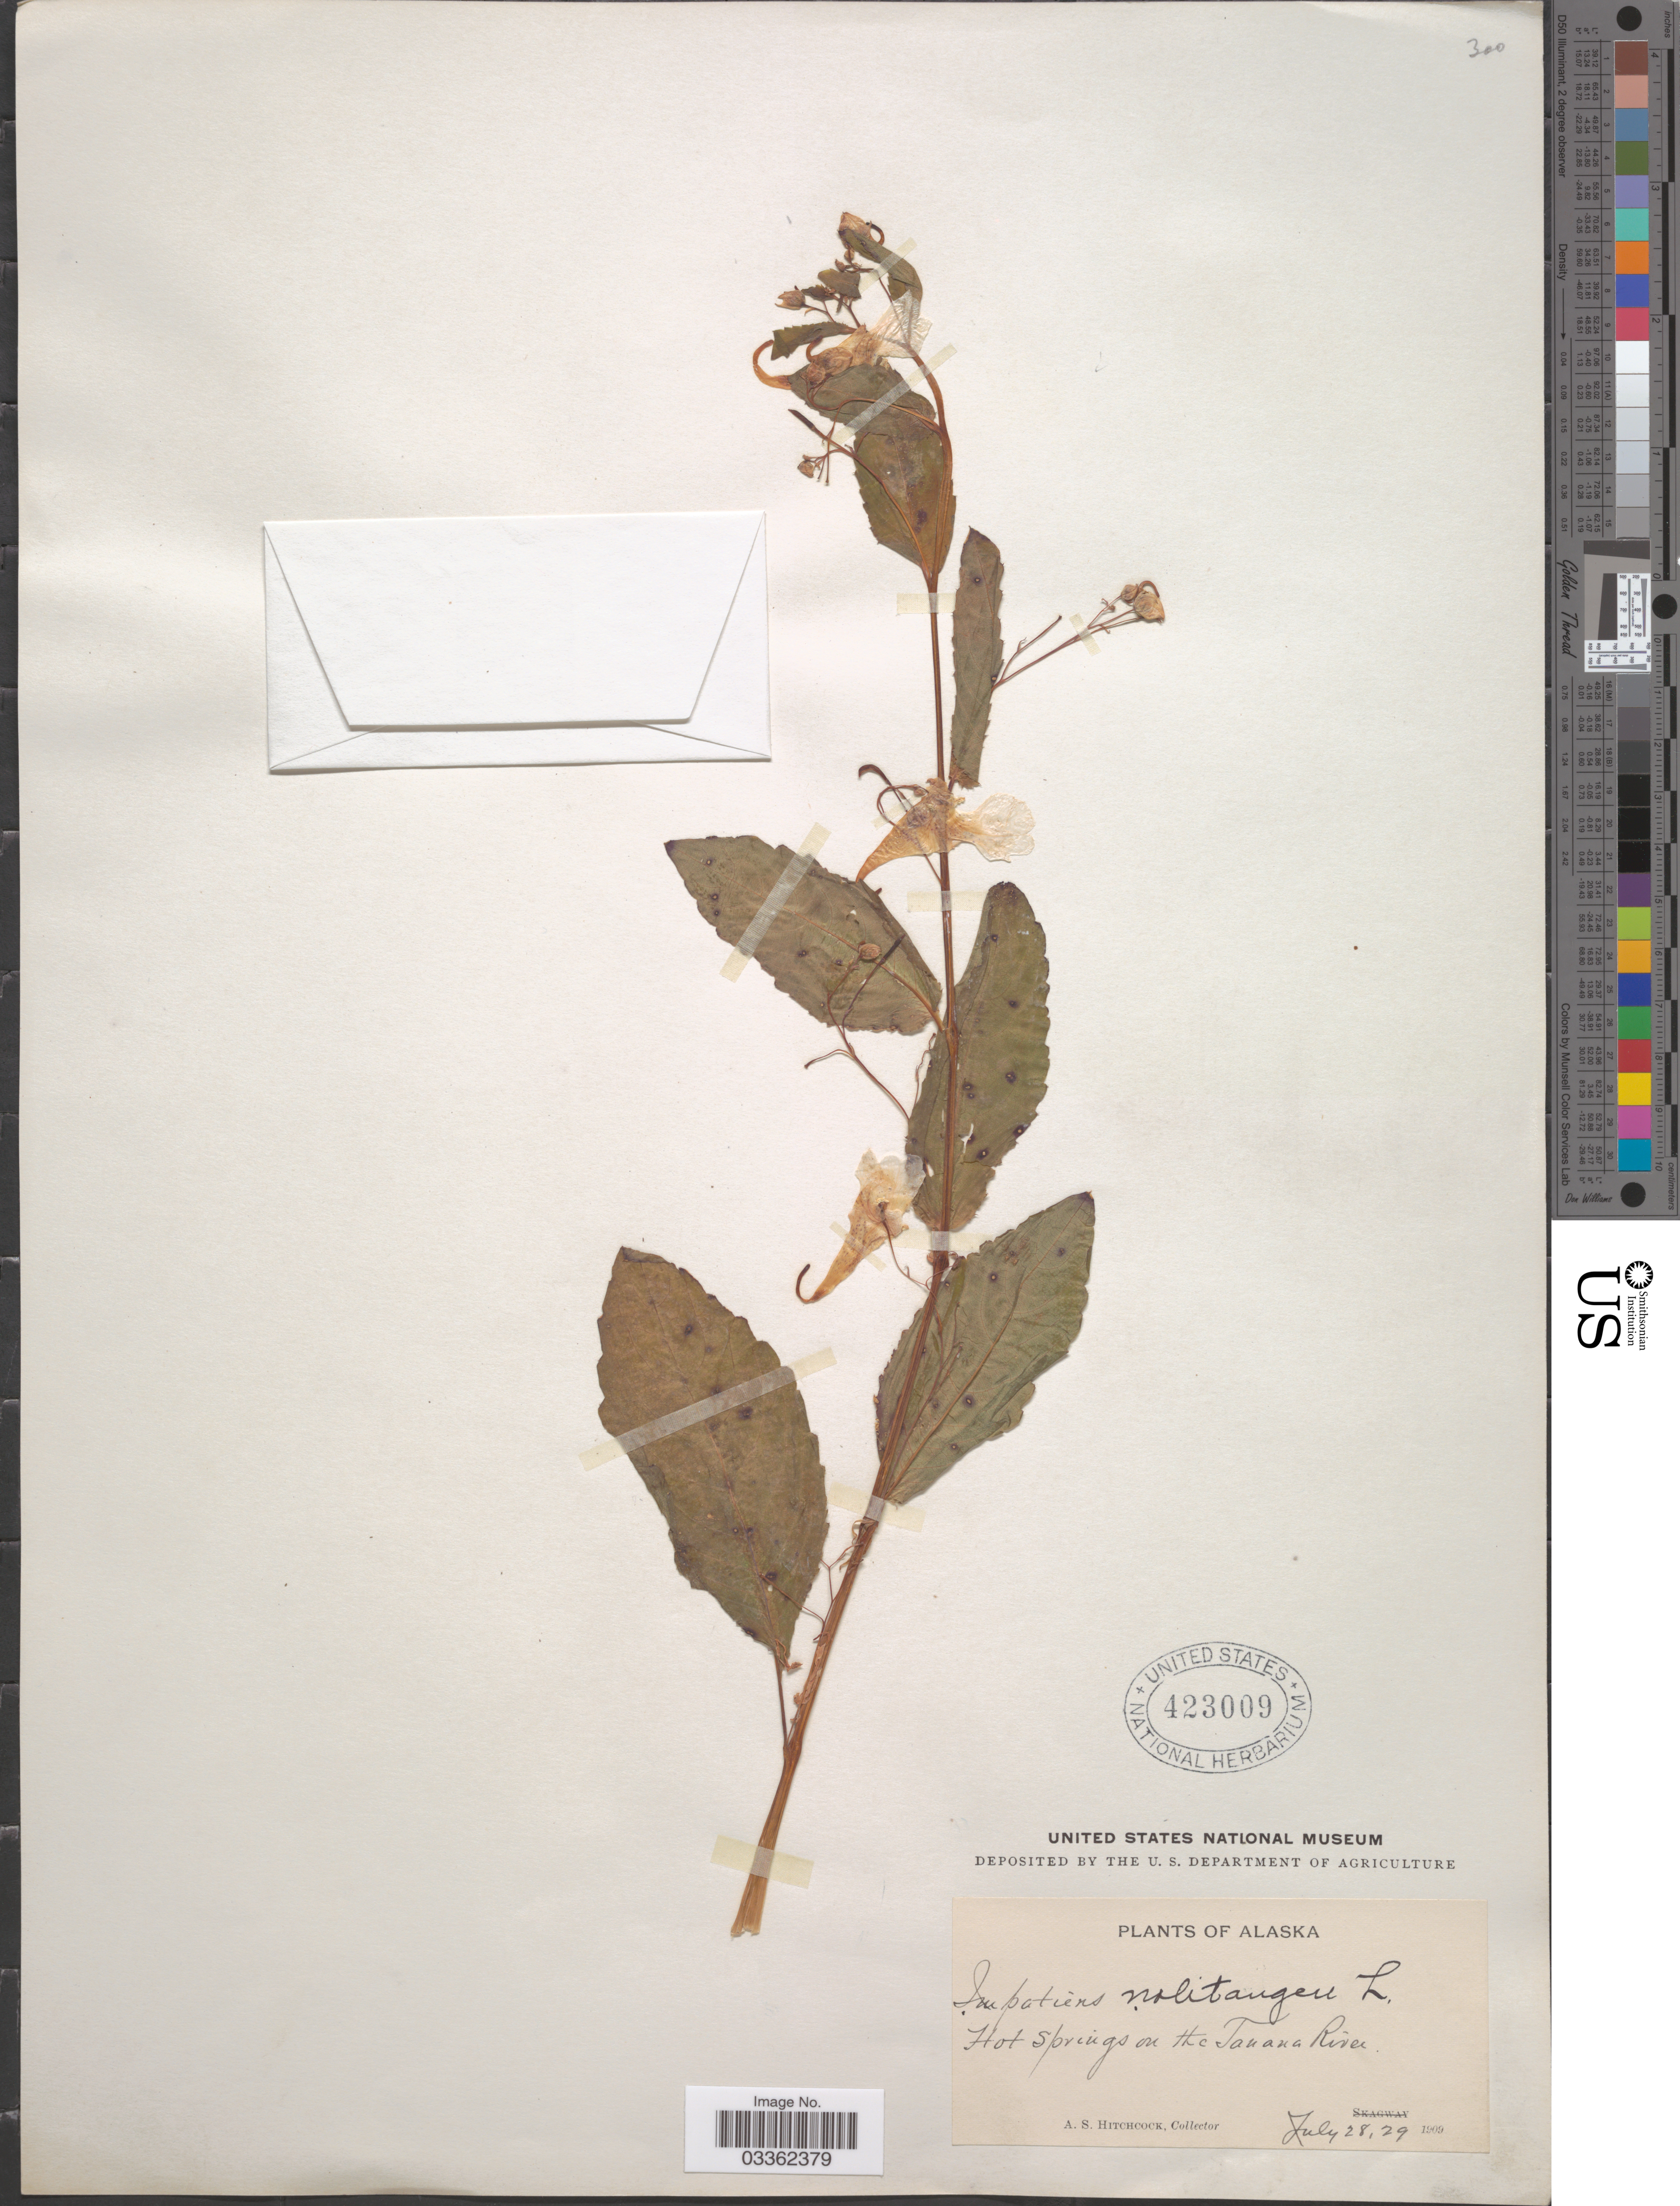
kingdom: Plantae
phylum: Tracheophyta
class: Magnoliopsida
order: Ericales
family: Balsaminaceae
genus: Impatiens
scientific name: Impatiens noli-tangere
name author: L.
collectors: A. S. Hitchcock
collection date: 1909-07-28/1909-07-29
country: United States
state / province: Alaska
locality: Hot Springs on the Tanana River.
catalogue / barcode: US 423009